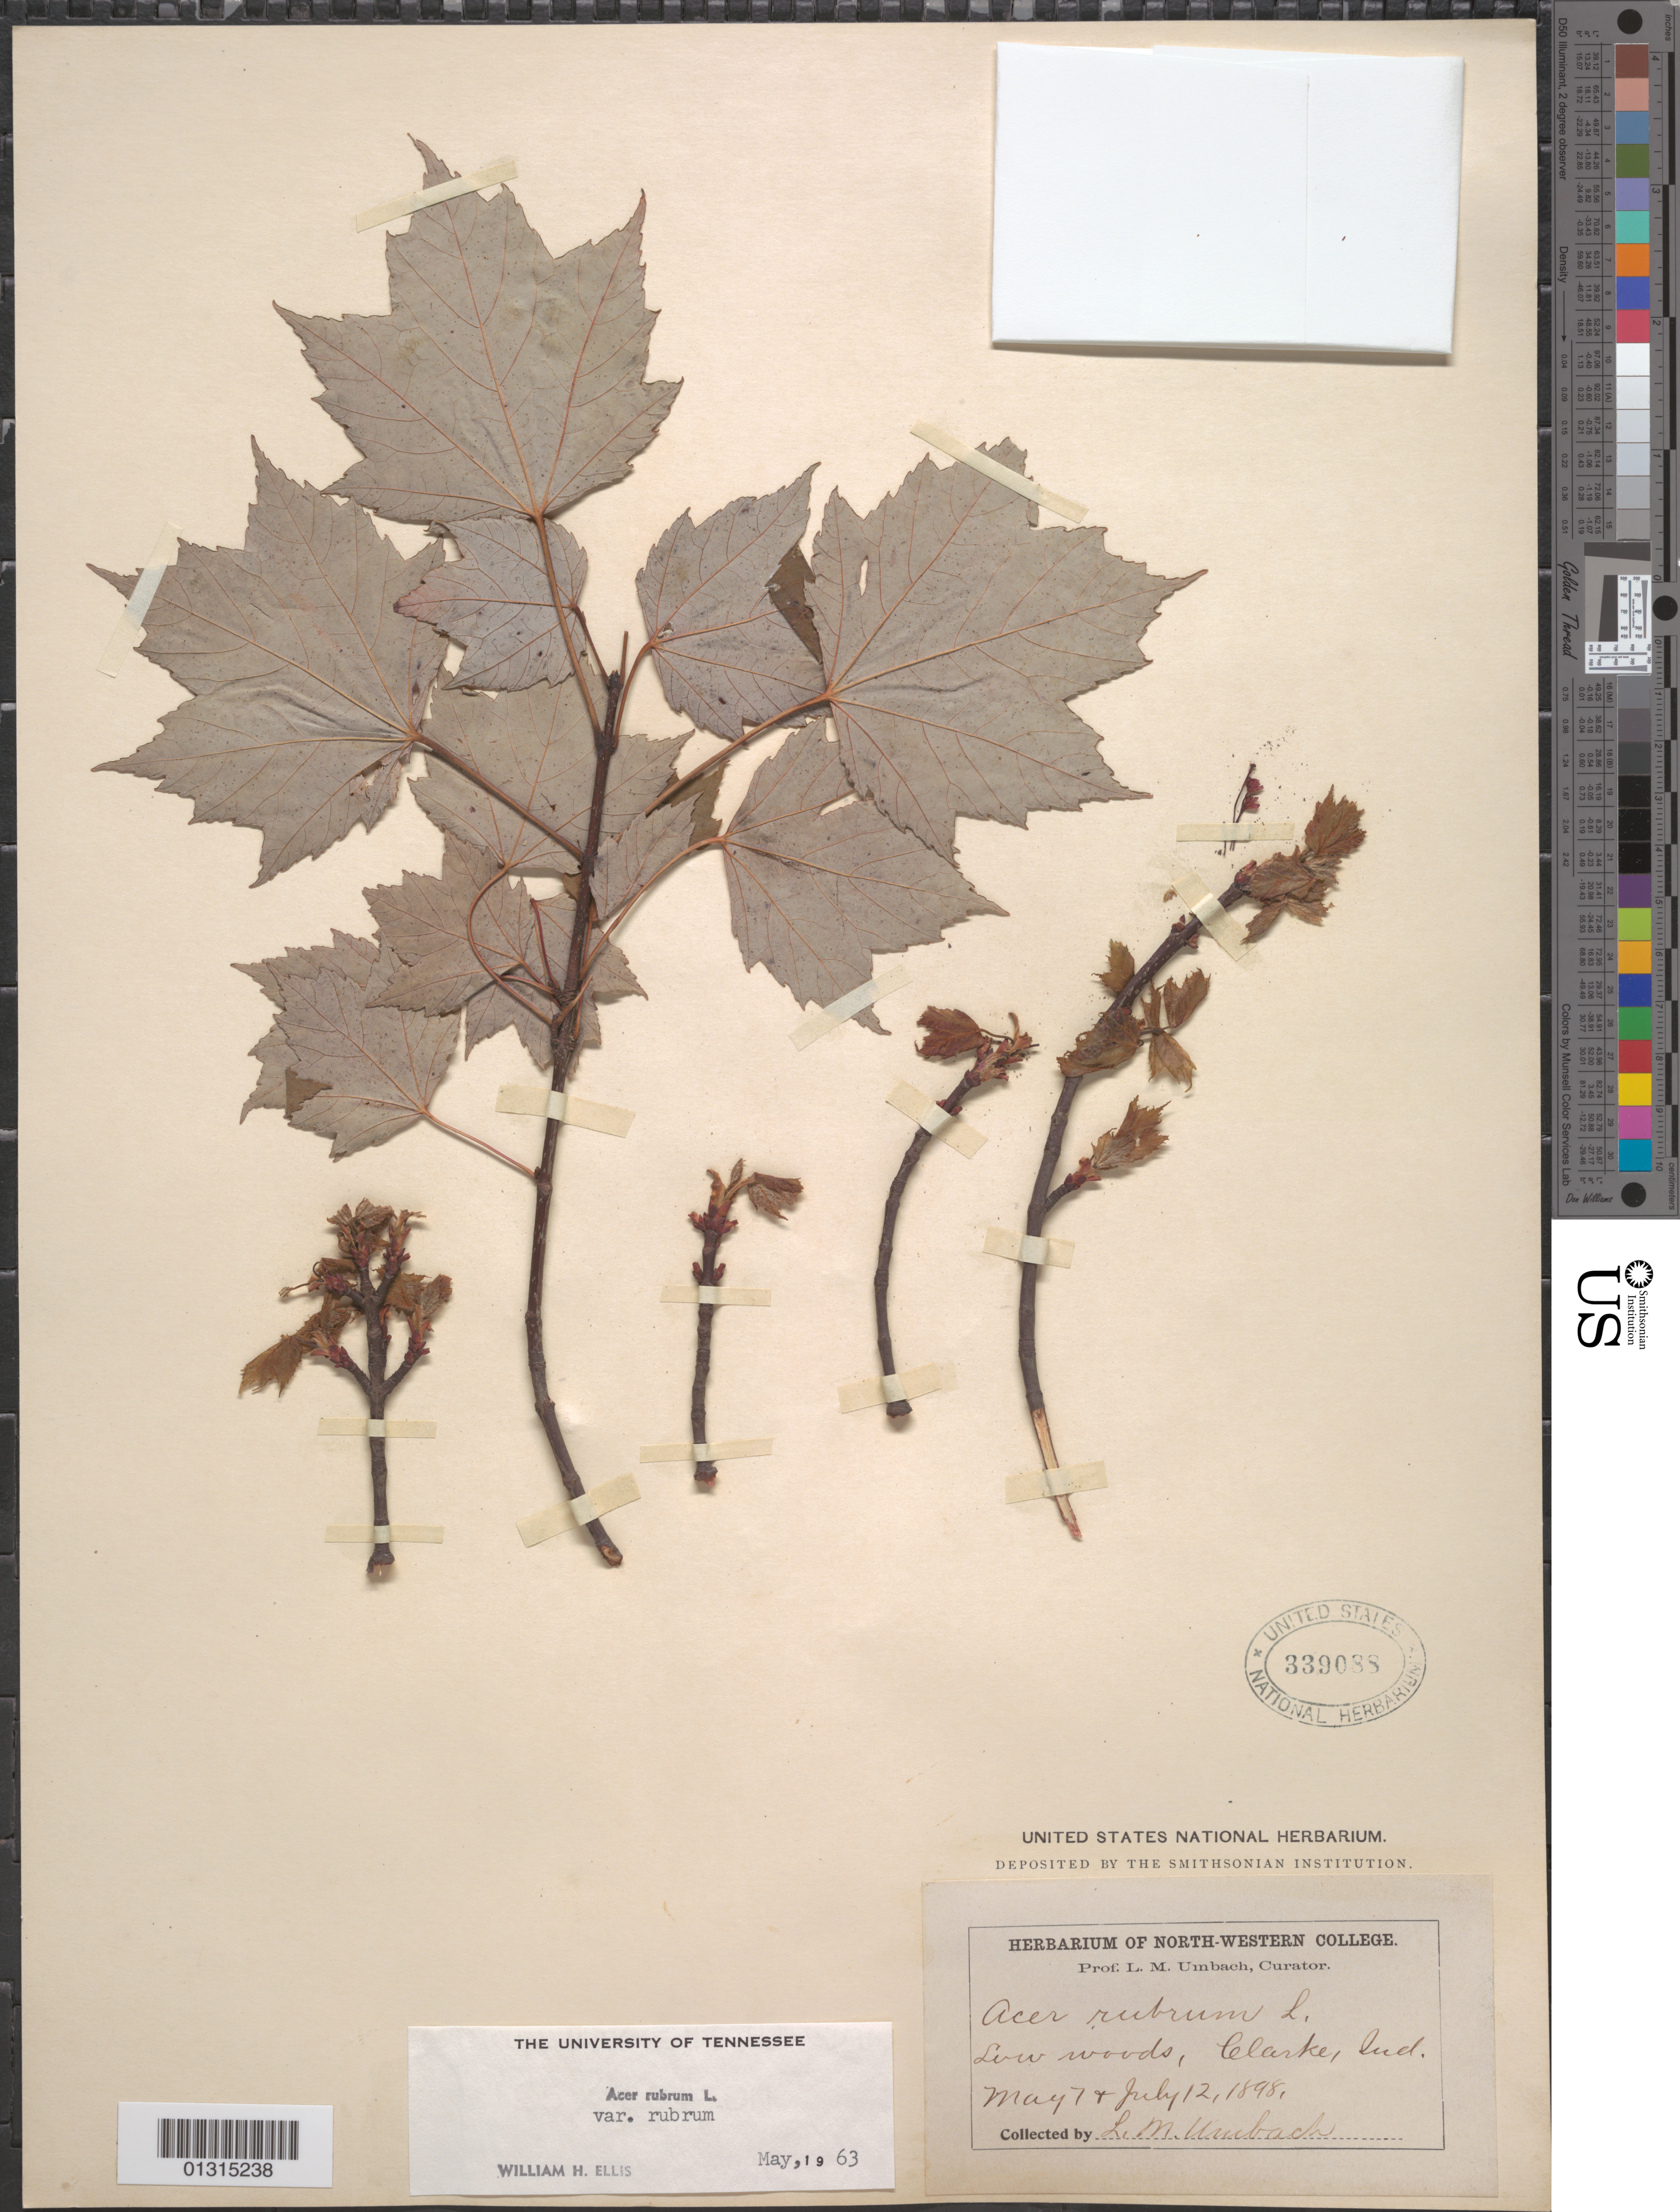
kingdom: Plantae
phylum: Tracheophyta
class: Magnoliopsida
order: Sapindales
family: Sapindaceae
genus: Acer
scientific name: Acer rubrum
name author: L.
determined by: Ellis, W. H.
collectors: L. M. Umbach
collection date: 1898-05-07,1898-07-12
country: United States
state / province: Indiana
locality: Clarke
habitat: Low woods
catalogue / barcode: US 339088